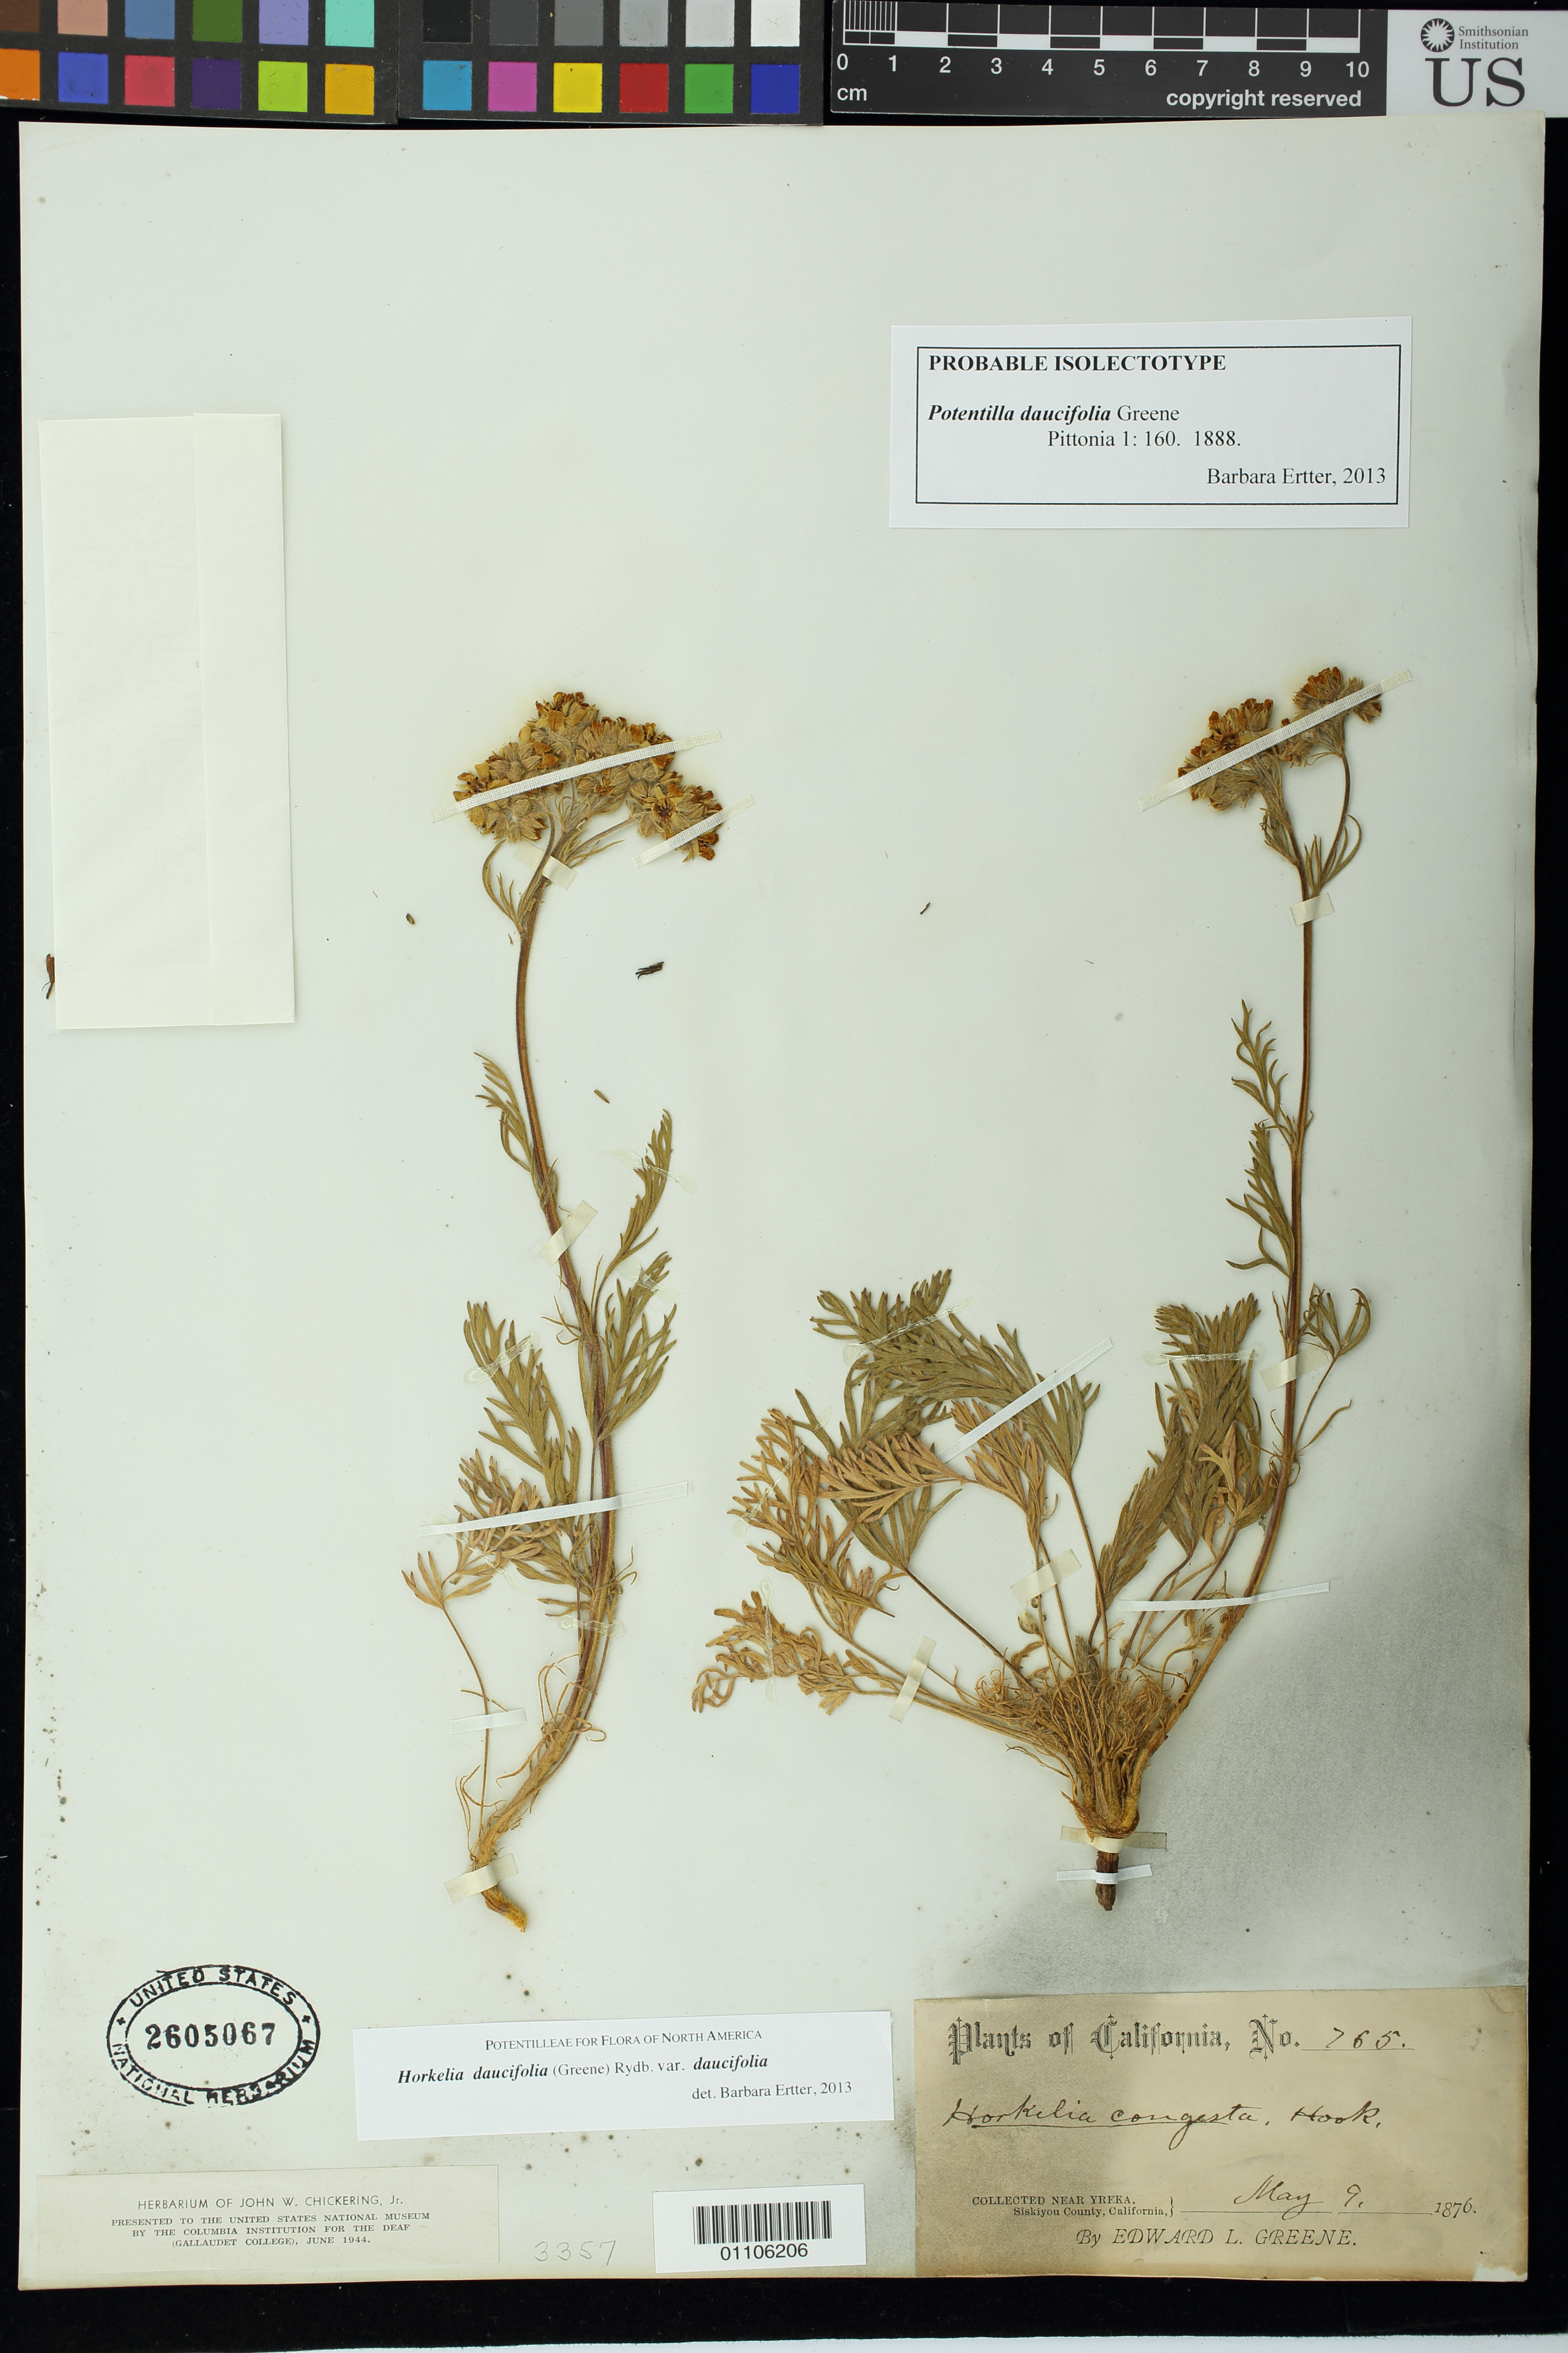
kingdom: Plantae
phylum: Tracheophyta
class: Magnoliopsida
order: Rosales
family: Rosaceae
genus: Potentilla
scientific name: Potentilla daucifolia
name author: Greene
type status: Possible Syntype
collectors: E. L. Greene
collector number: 765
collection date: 1876-05-09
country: United States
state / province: California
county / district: Siskiyou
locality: Near Yreka, Siskiyou County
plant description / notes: Annotated by B. Ertter (2013) as "probable isolectotype".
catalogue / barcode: US 2605067